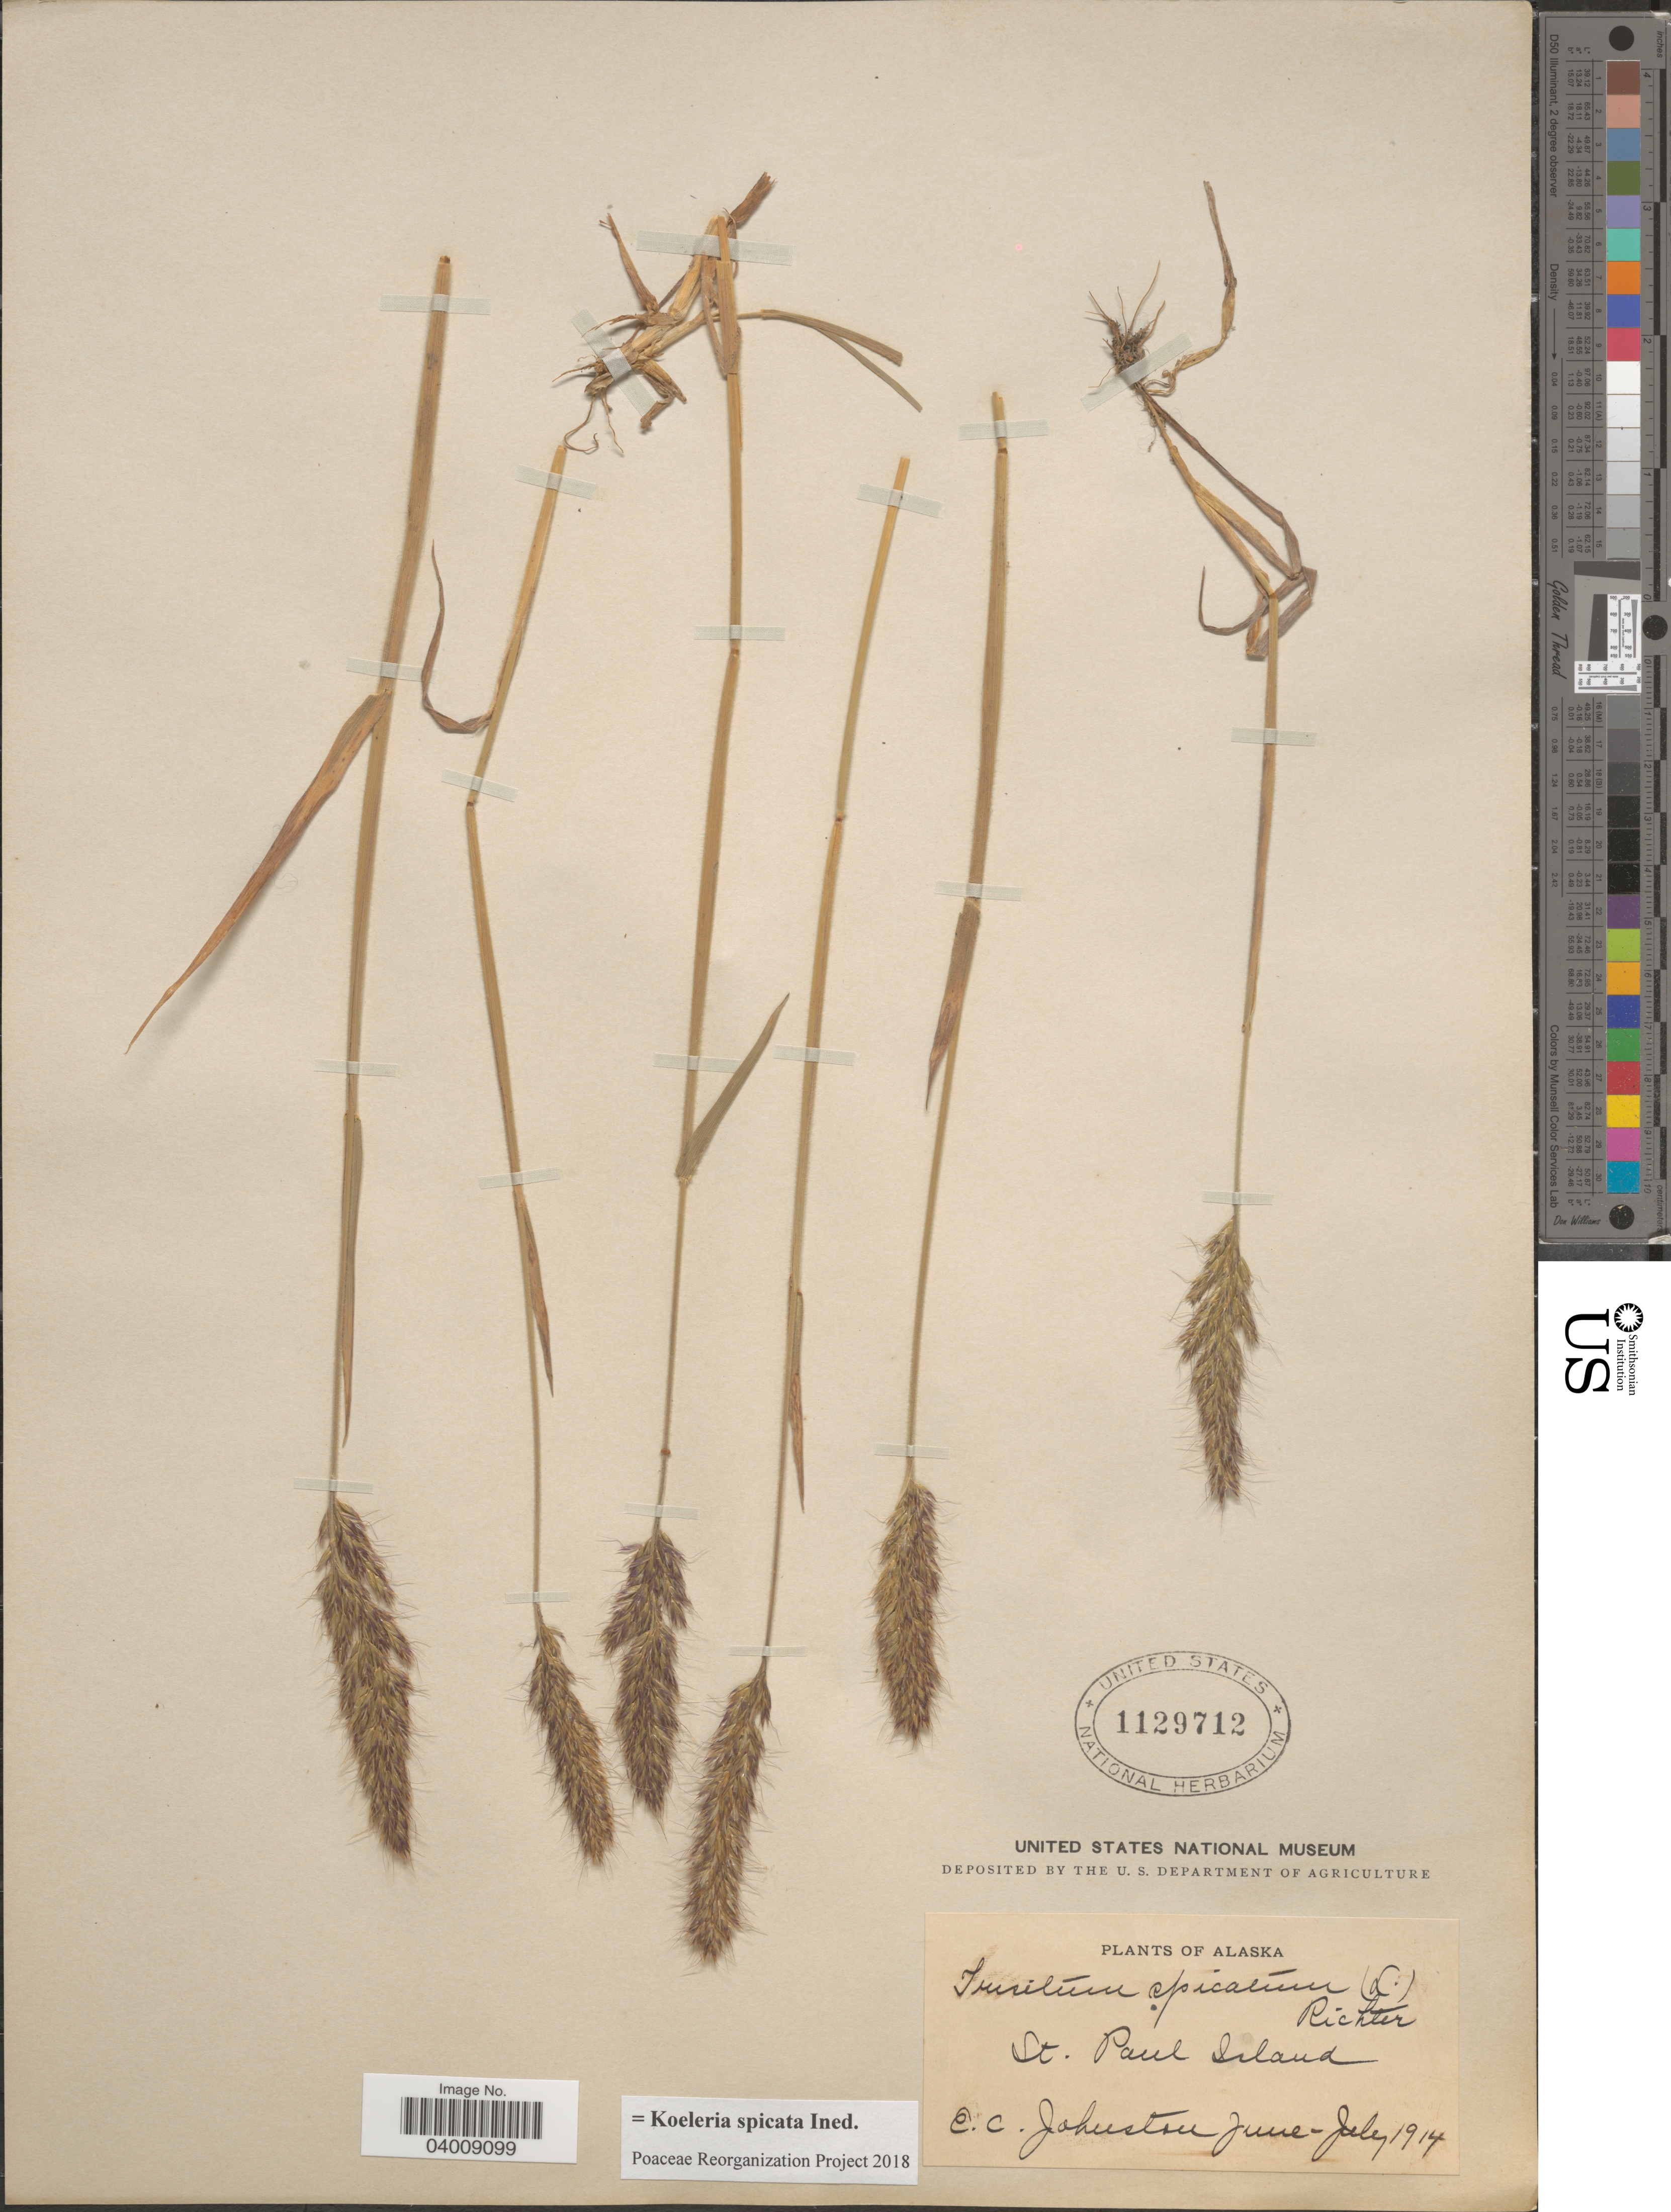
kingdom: Plantae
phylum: Tracheophyta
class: Liliopsida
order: Poales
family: Poaceae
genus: Koeleria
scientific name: Koeleria spicata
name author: (L.) Barberá et al.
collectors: E. C. Johnston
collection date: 1914-06/1914-07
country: United States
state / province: Alaska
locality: St. Paul Island.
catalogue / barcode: US 1129712